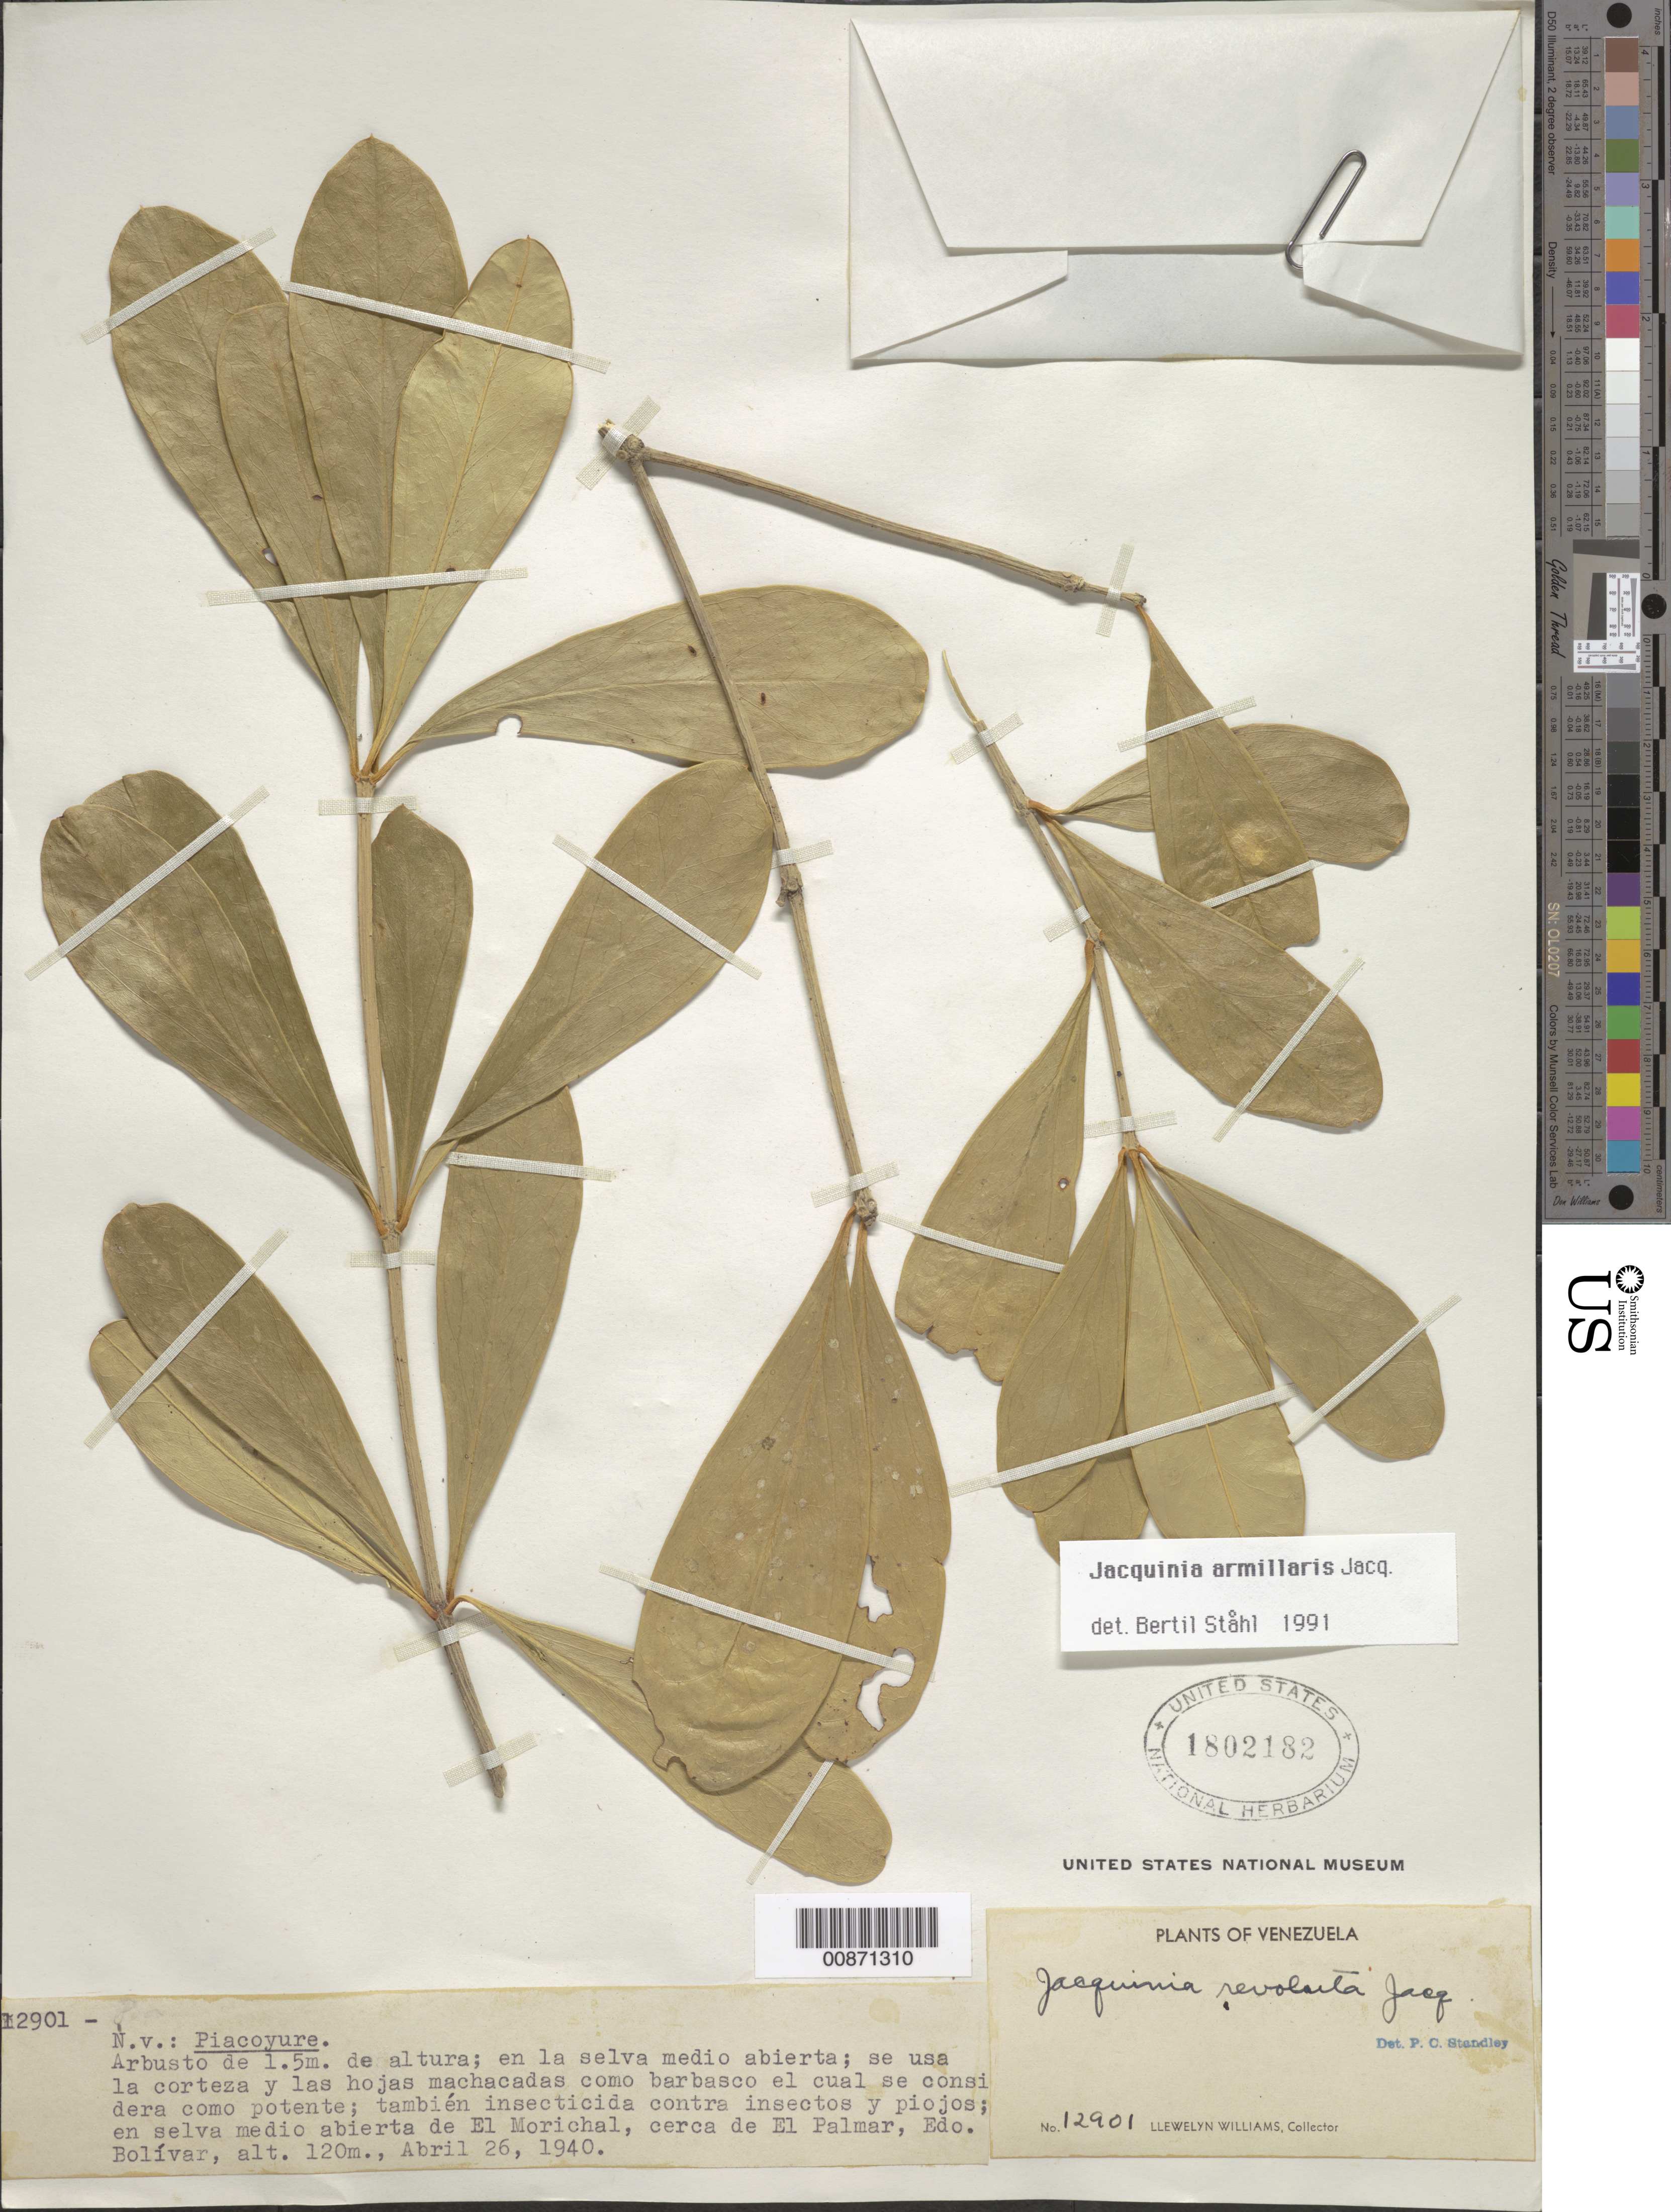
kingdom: Plantae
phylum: Tracheophyta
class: Magnoliopsida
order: Ericales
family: Primulaceae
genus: Jacquinia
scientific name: Jacquinia armillaris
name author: Jacq.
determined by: Ståhl, B.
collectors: Ll. Williams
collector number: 12901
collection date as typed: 26-Apr-40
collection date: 1940-04-26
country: Venezuela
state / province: Bolívar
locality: El Palmar, El Morichal cerca de El Palmar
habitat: Selva medio abeirta de El Morichal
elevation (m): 120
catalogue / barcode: US 1802182